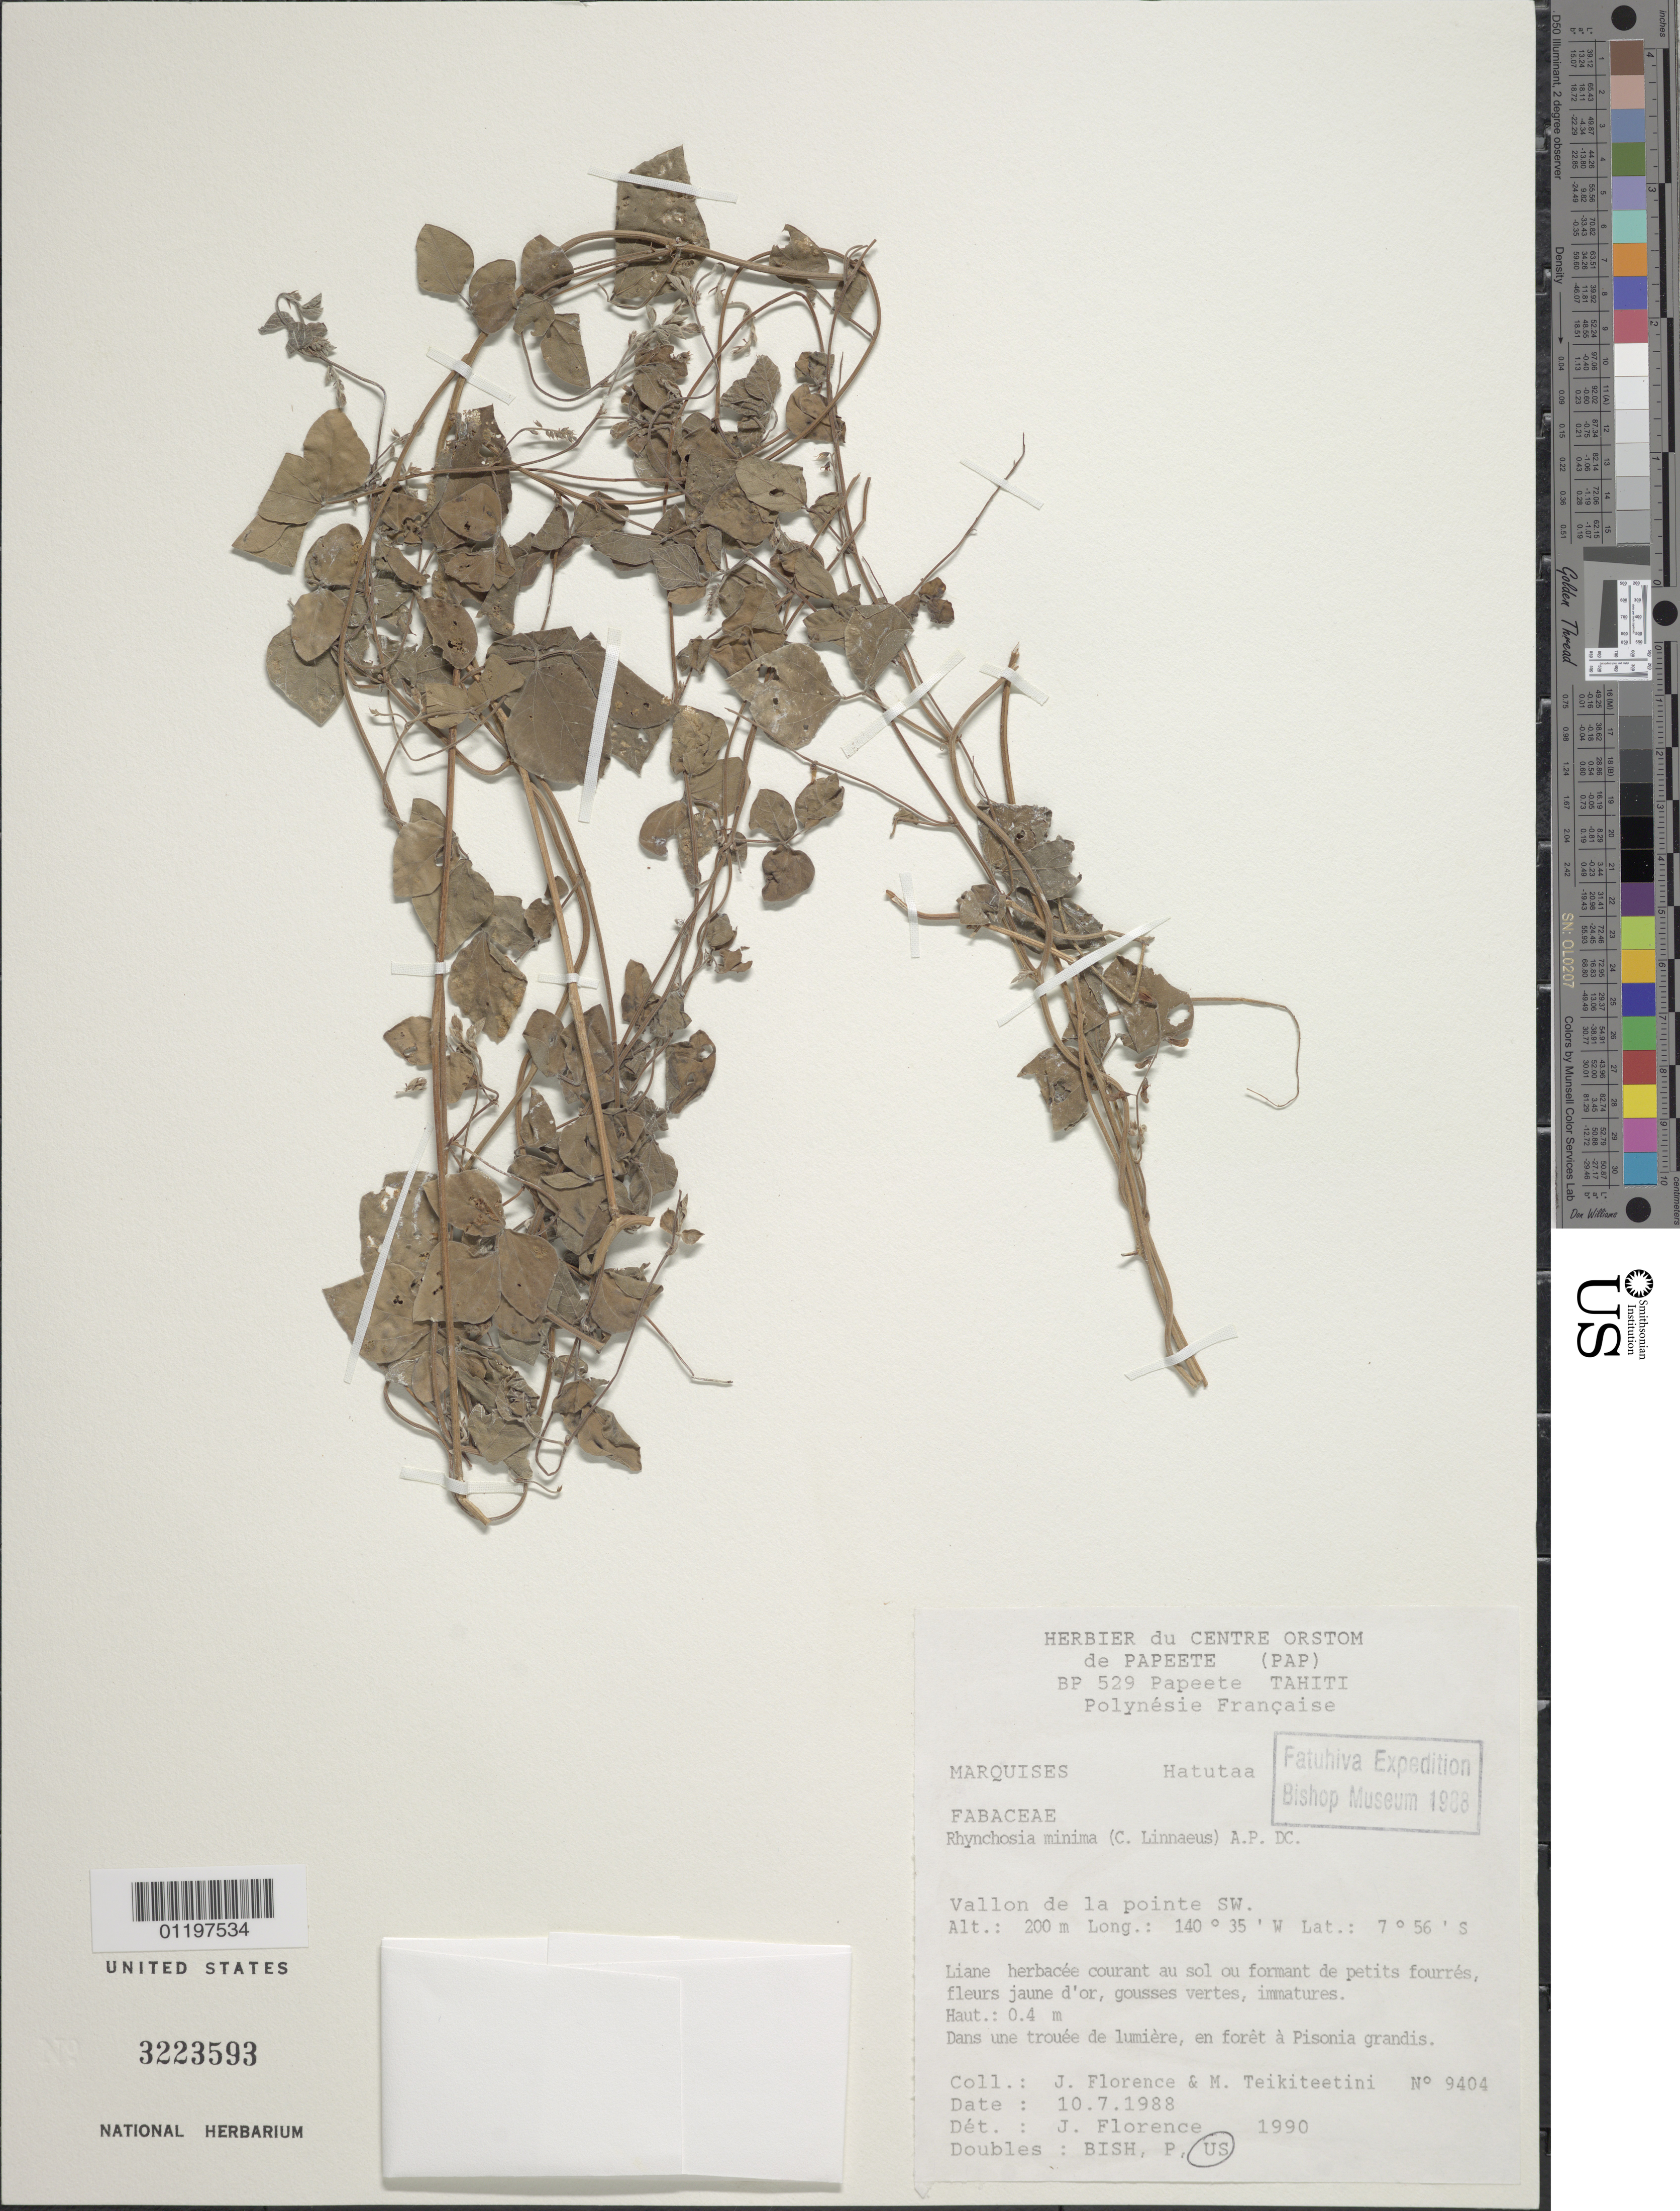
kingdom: Plantae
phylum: Tracheophyta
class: Magnoliopsida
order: Fabales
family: Fabaceae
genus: Rhynchosia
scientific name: Rhynchosia minima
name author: (L.) DC.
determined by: Florence, J.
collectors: J. Florence & M. Teikiteetini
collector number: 9404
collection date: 1988-07-10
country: French Polynesia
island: Hatutaa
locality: Vallon de la pointe SW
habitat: Dans une trouée de lumière, en forêt à Pisonia grandis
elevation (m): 200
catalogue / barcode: US 3223593